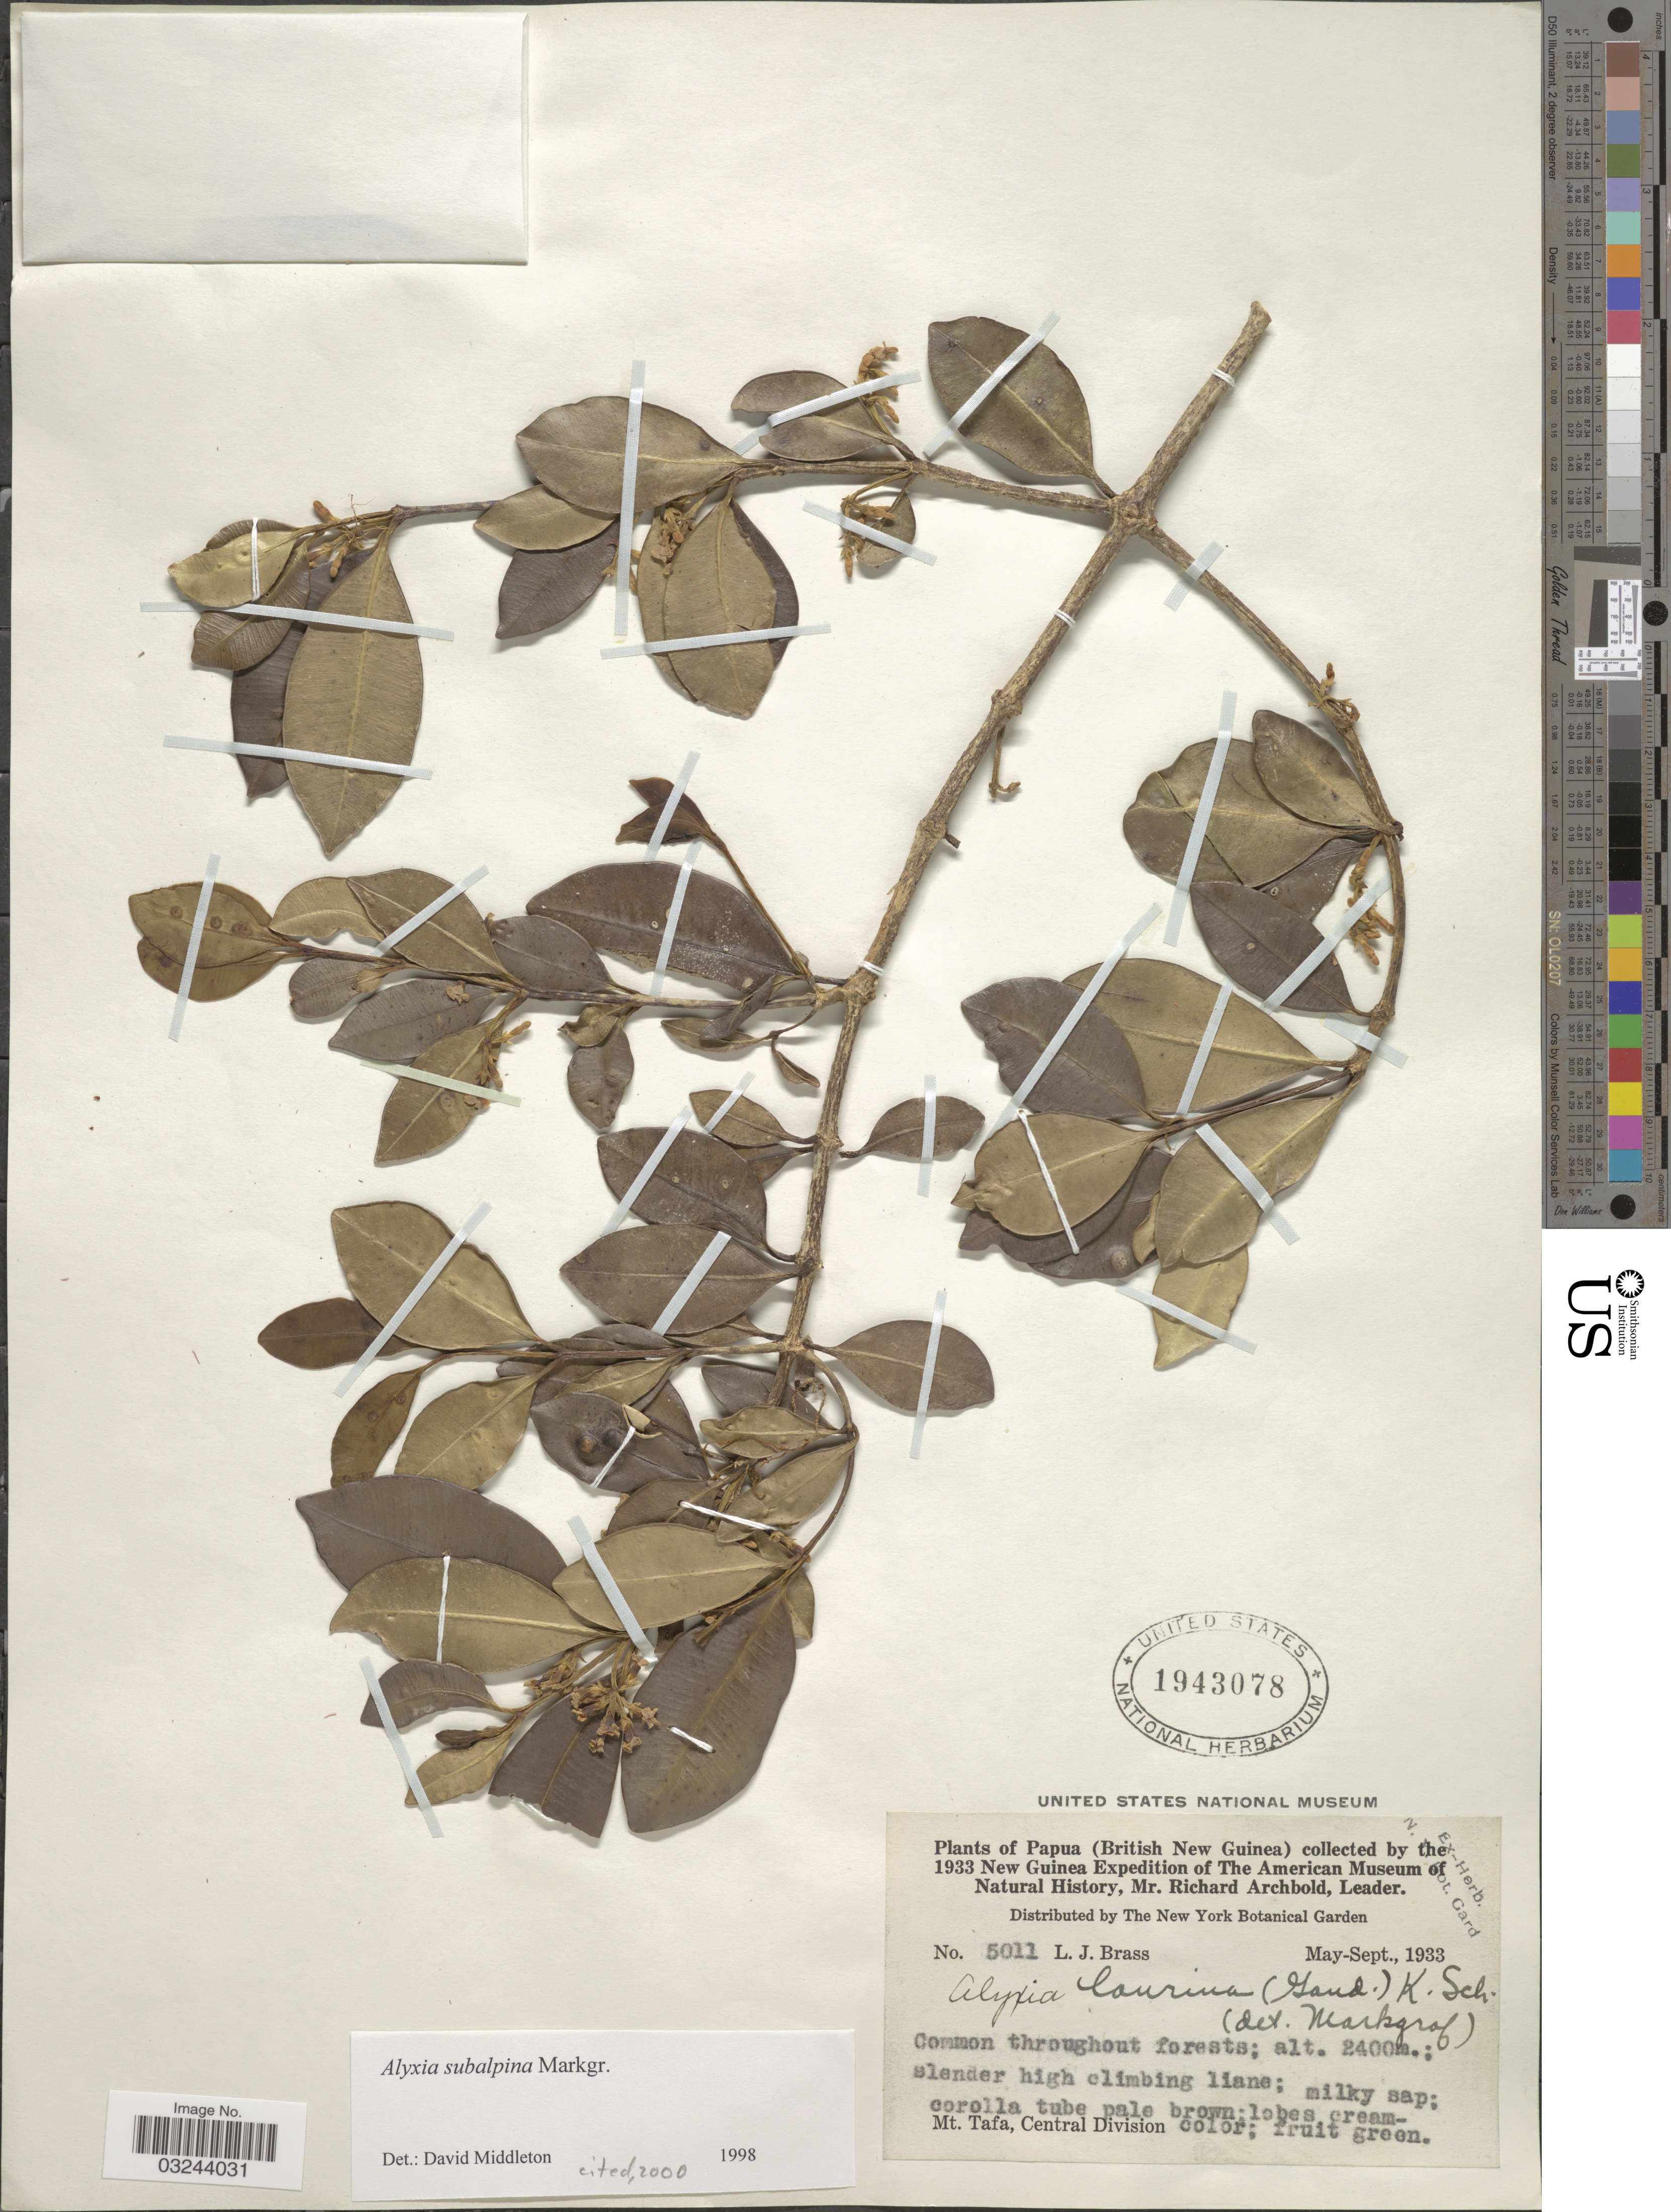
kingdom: Plantae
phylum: Tracheophyta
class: Magnoliopsida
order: Gentianales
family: Apocynaceae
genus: Alyxia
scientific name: Alyxia subalpina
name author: Markgr.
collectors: L. J. Brass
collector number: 5011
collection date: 1933-05/1933-09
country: Papua New Guinea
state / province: Central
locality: Papua (British New Guinea). Mt. Tafa, Central Division.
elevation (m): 2400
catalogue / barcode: US 1943078